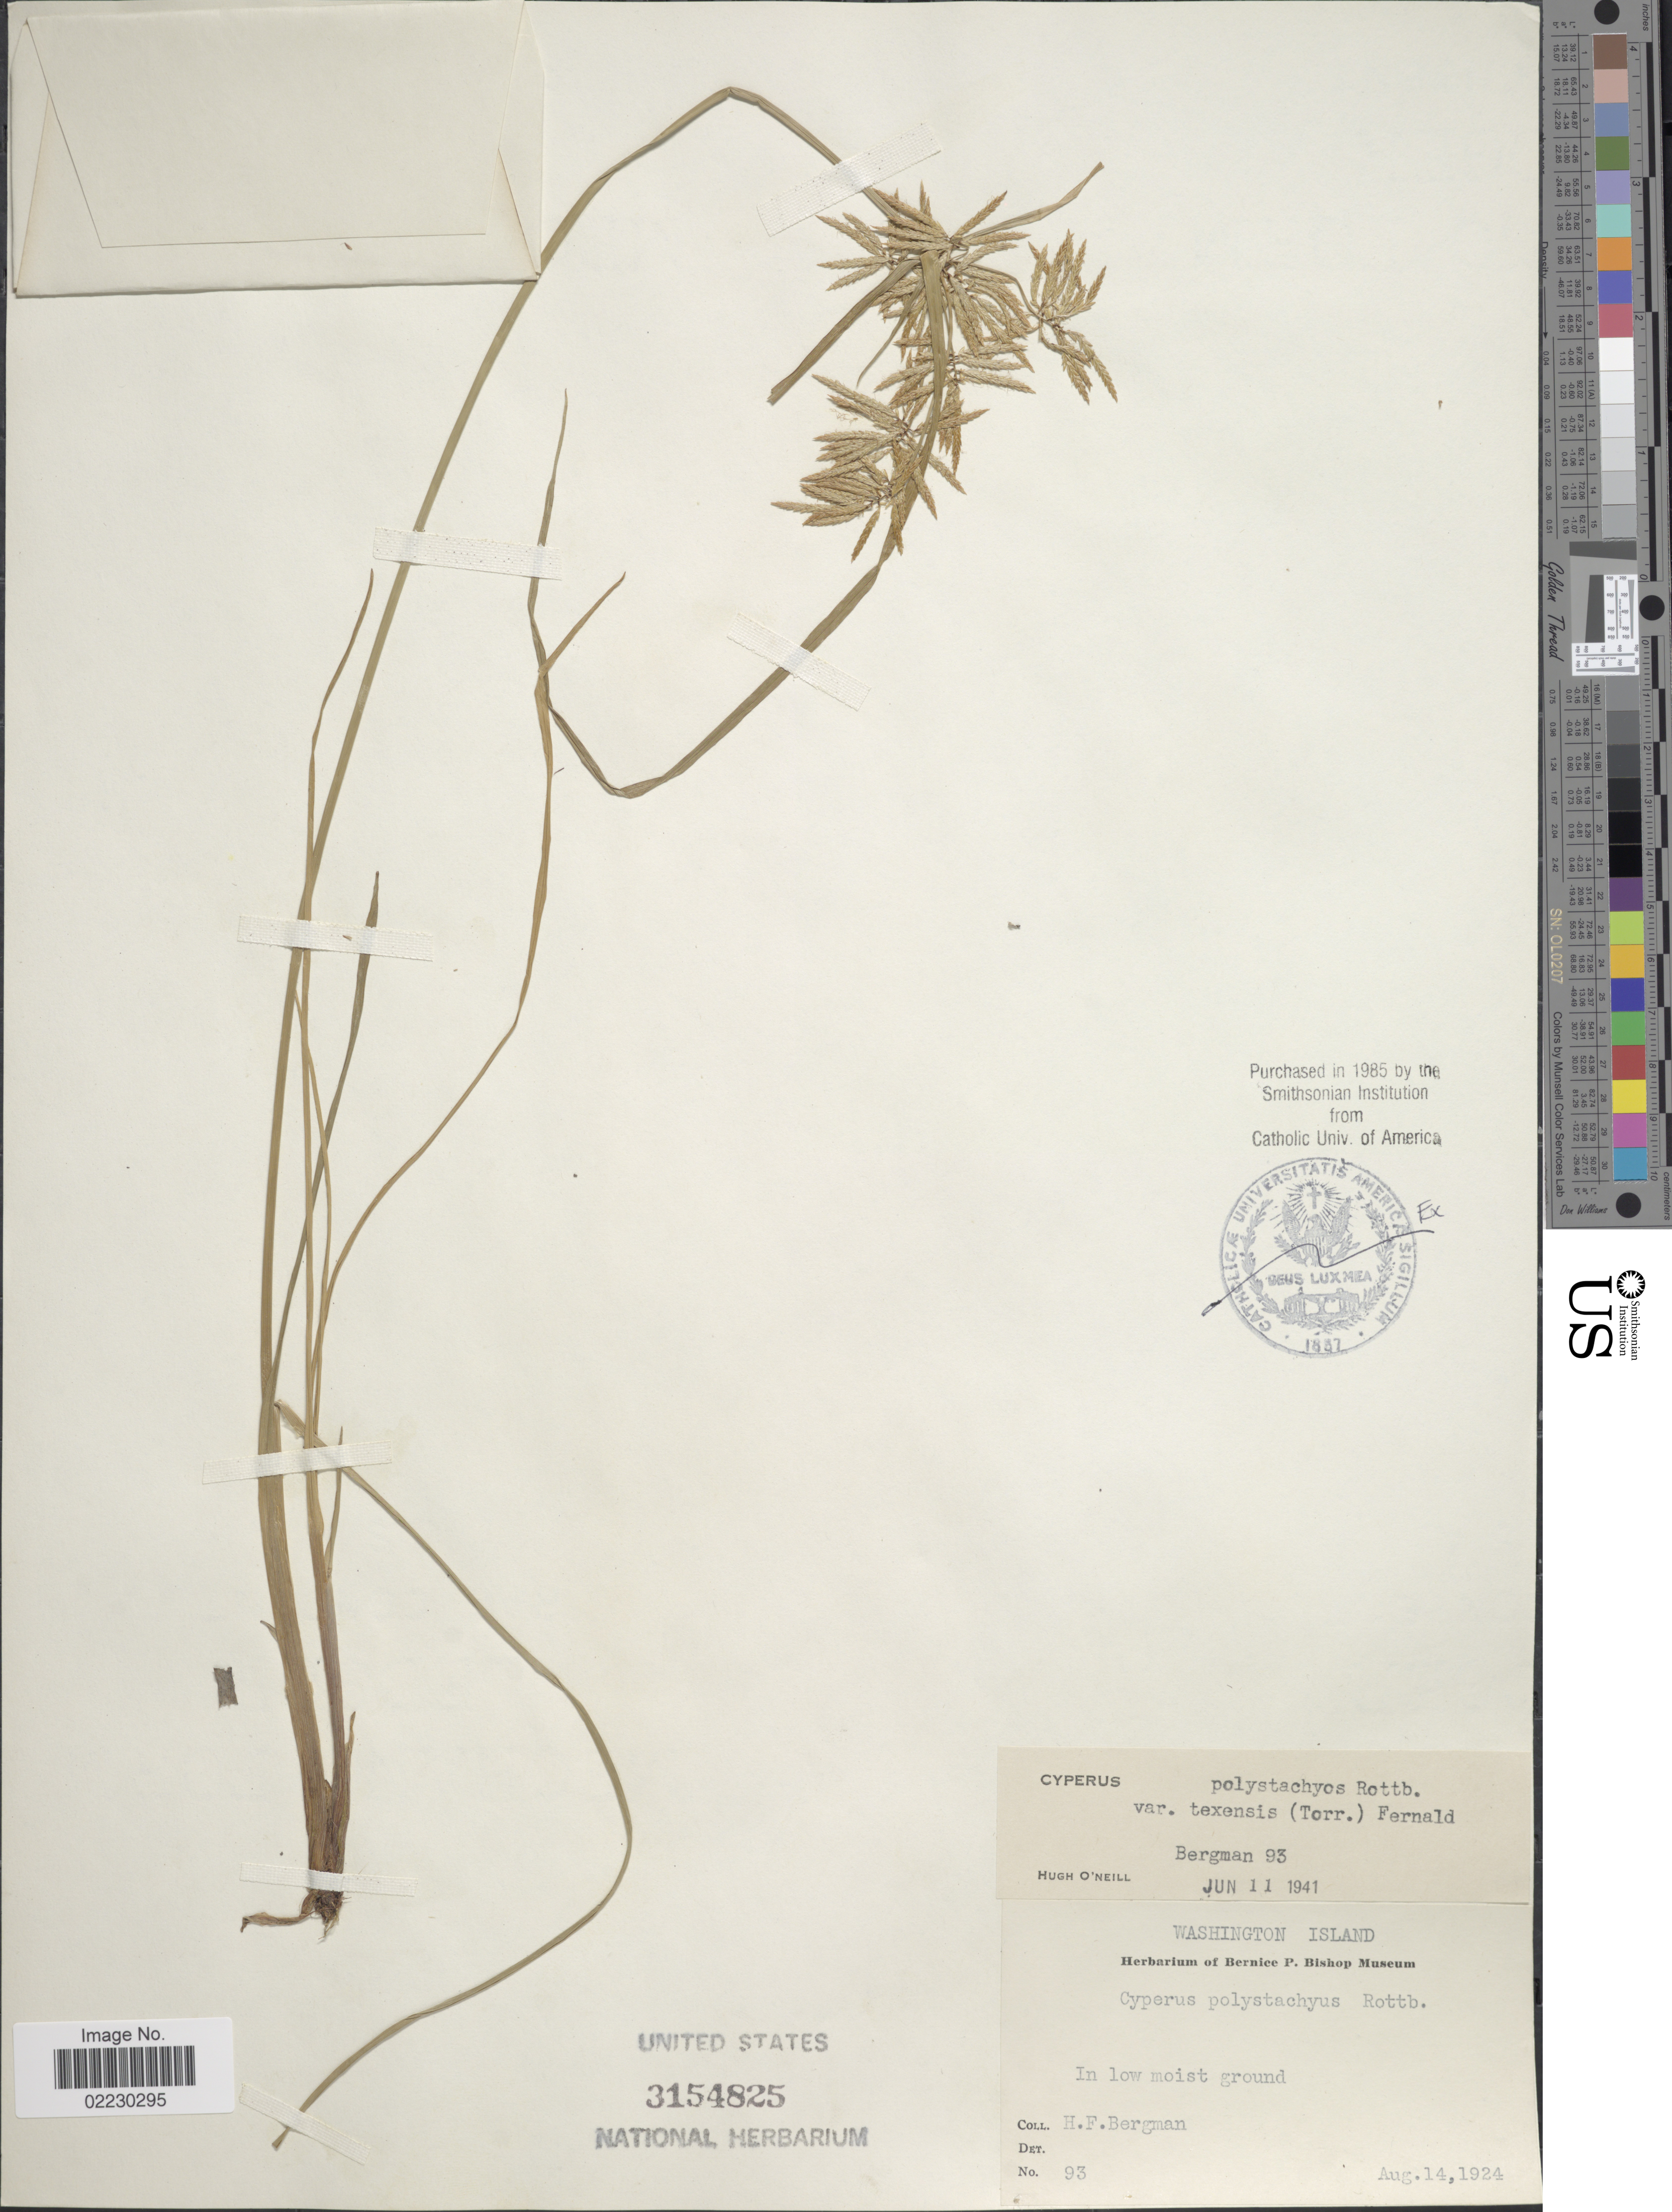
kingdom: Plantae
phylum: Tracheophyta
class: Liliopsida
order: Poales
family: Cyperaceae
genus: Cyperus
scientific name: Cyperus polystachyos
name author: Rottb.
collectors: H. Bergman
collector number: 93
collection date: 1924-08-14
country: Kiribati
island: Teraina [Washington Island]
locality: Washington Island, in low moist ground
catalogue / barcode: US 3154825